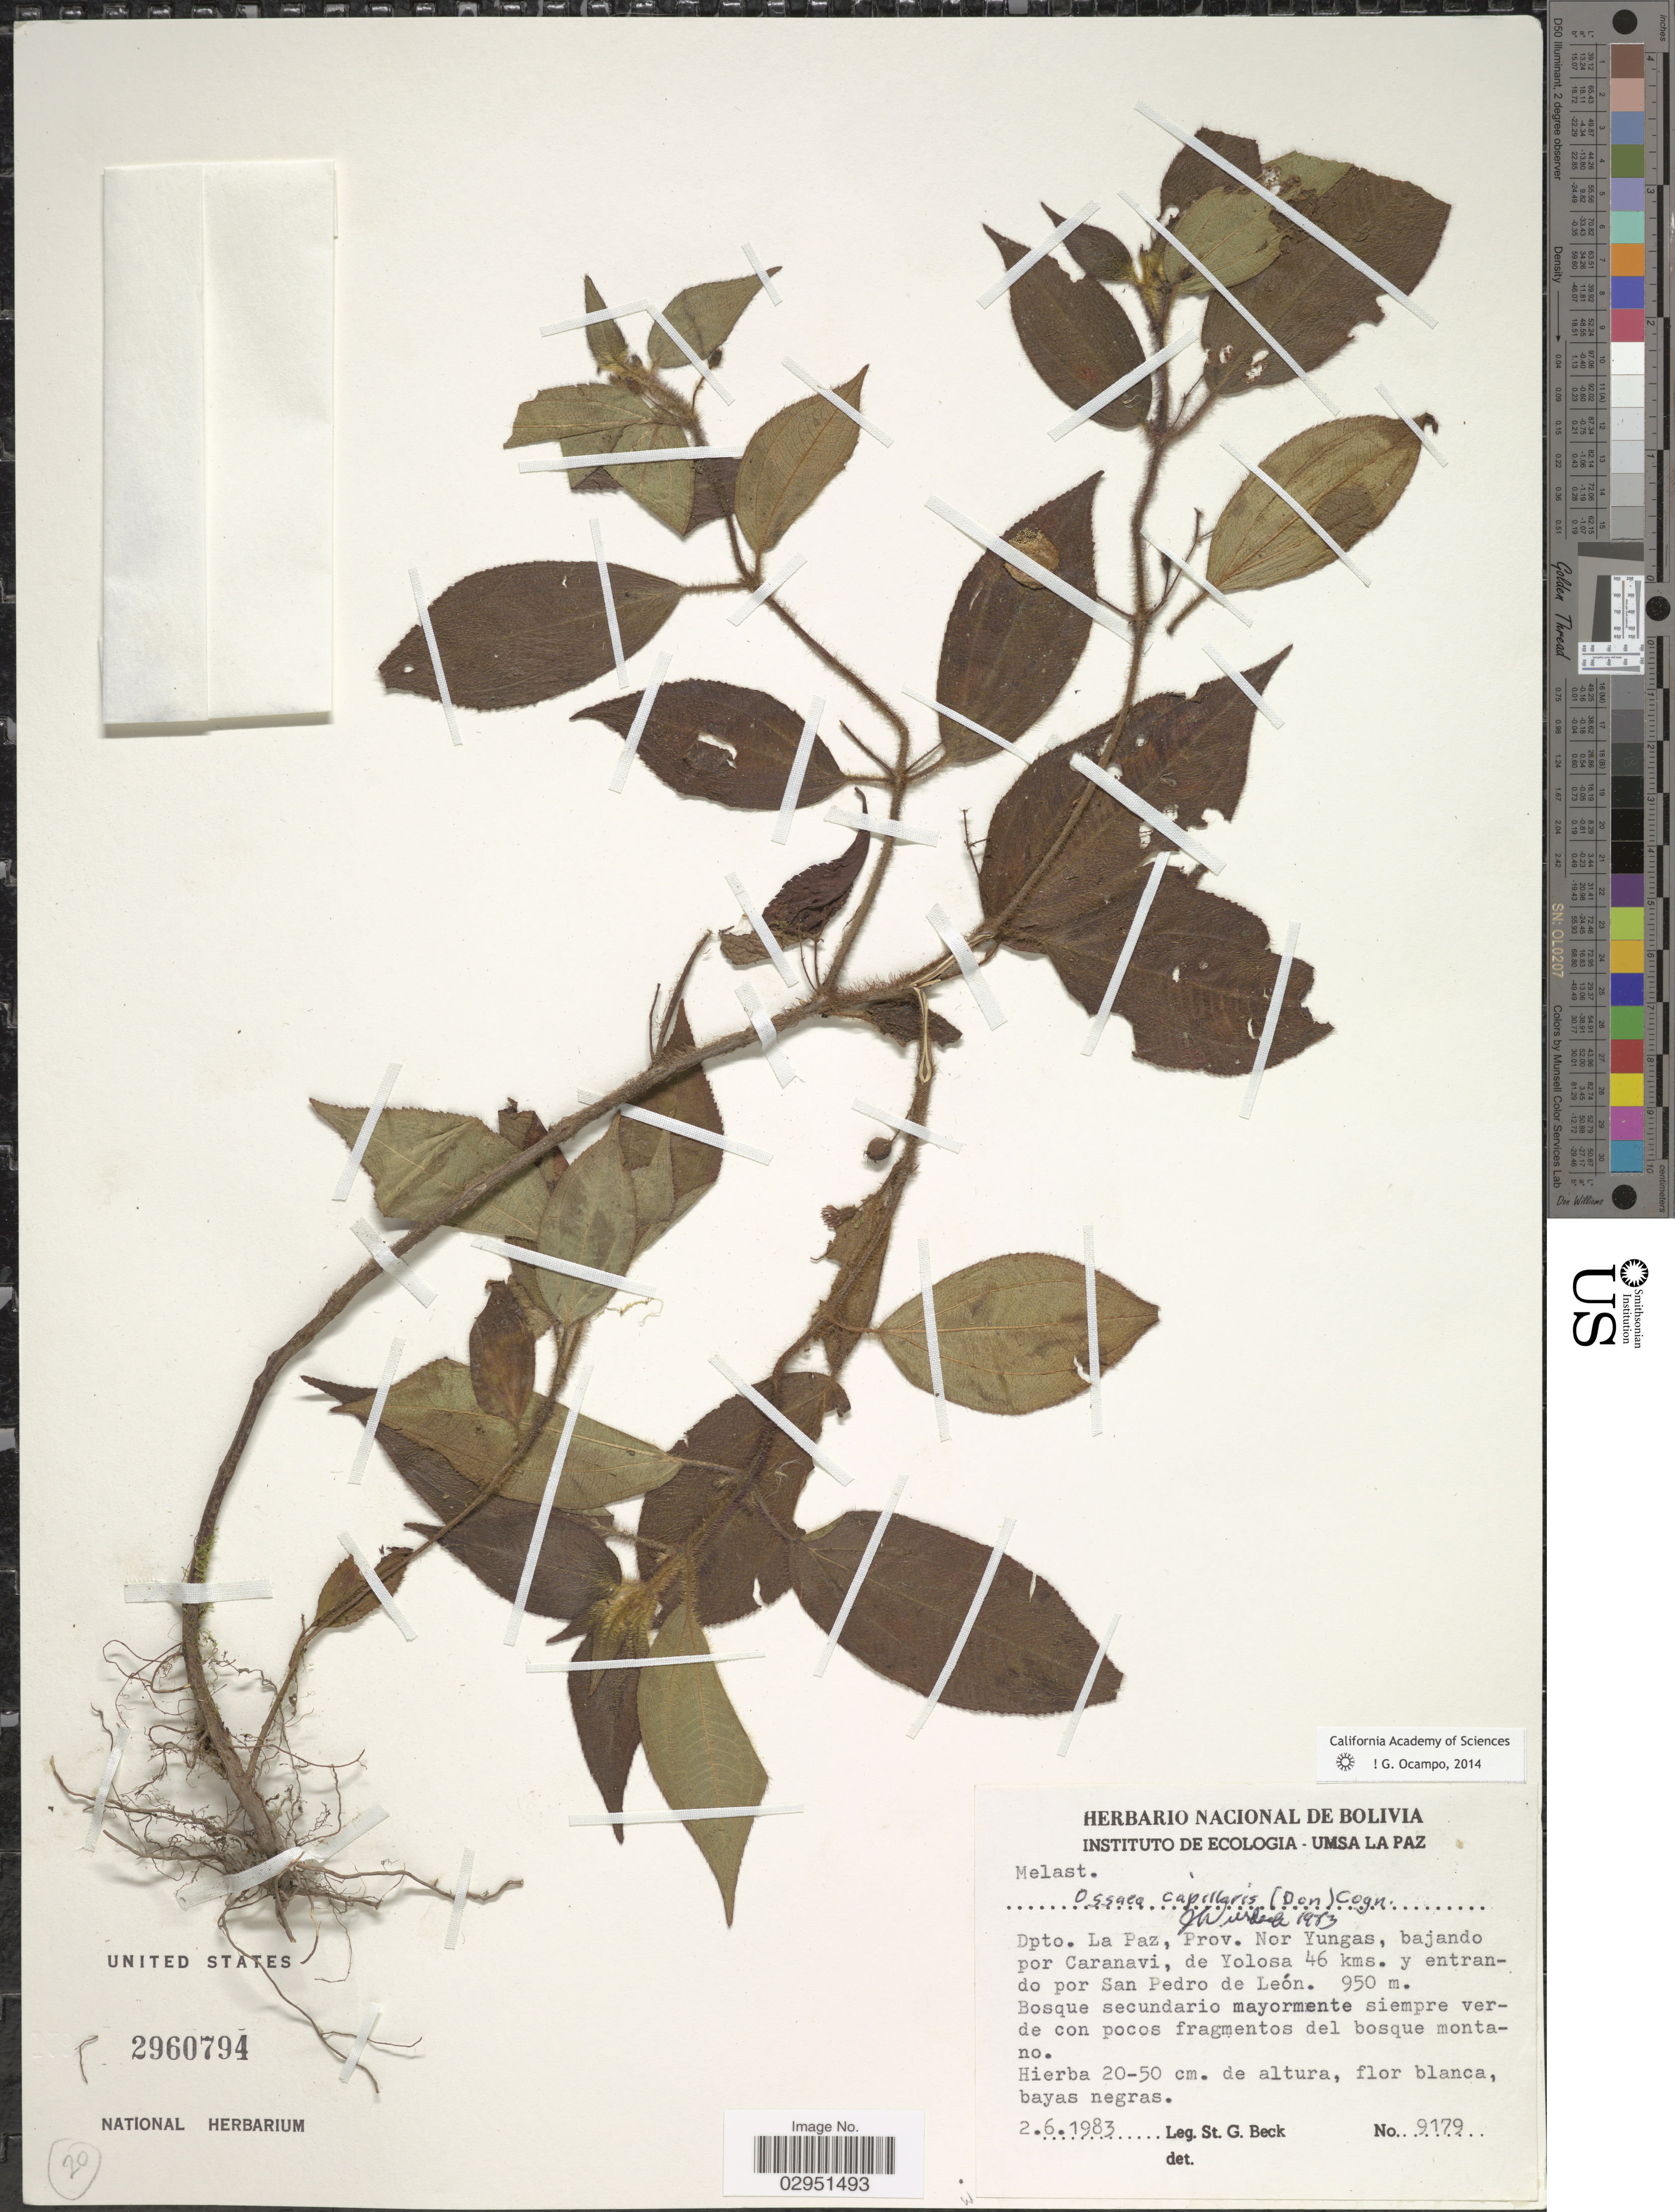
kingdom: Plantae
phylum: Tracheophyta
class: Magnoliopsida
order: Myrtales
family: Melastomataceae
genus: Ossaea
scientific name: Ossaea capillaris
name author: (D. Don) Cogn.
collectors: S. G. Beck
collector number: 9179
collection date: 1983-06-02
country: Bolivia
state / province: La Paz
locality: Dpto. La Paz, Prov. Nor Yungas, bajando por Caranavi, de Yolosa 46 kms. y entrando por San Pedro de León.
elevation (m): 950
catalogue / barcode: US 2960794